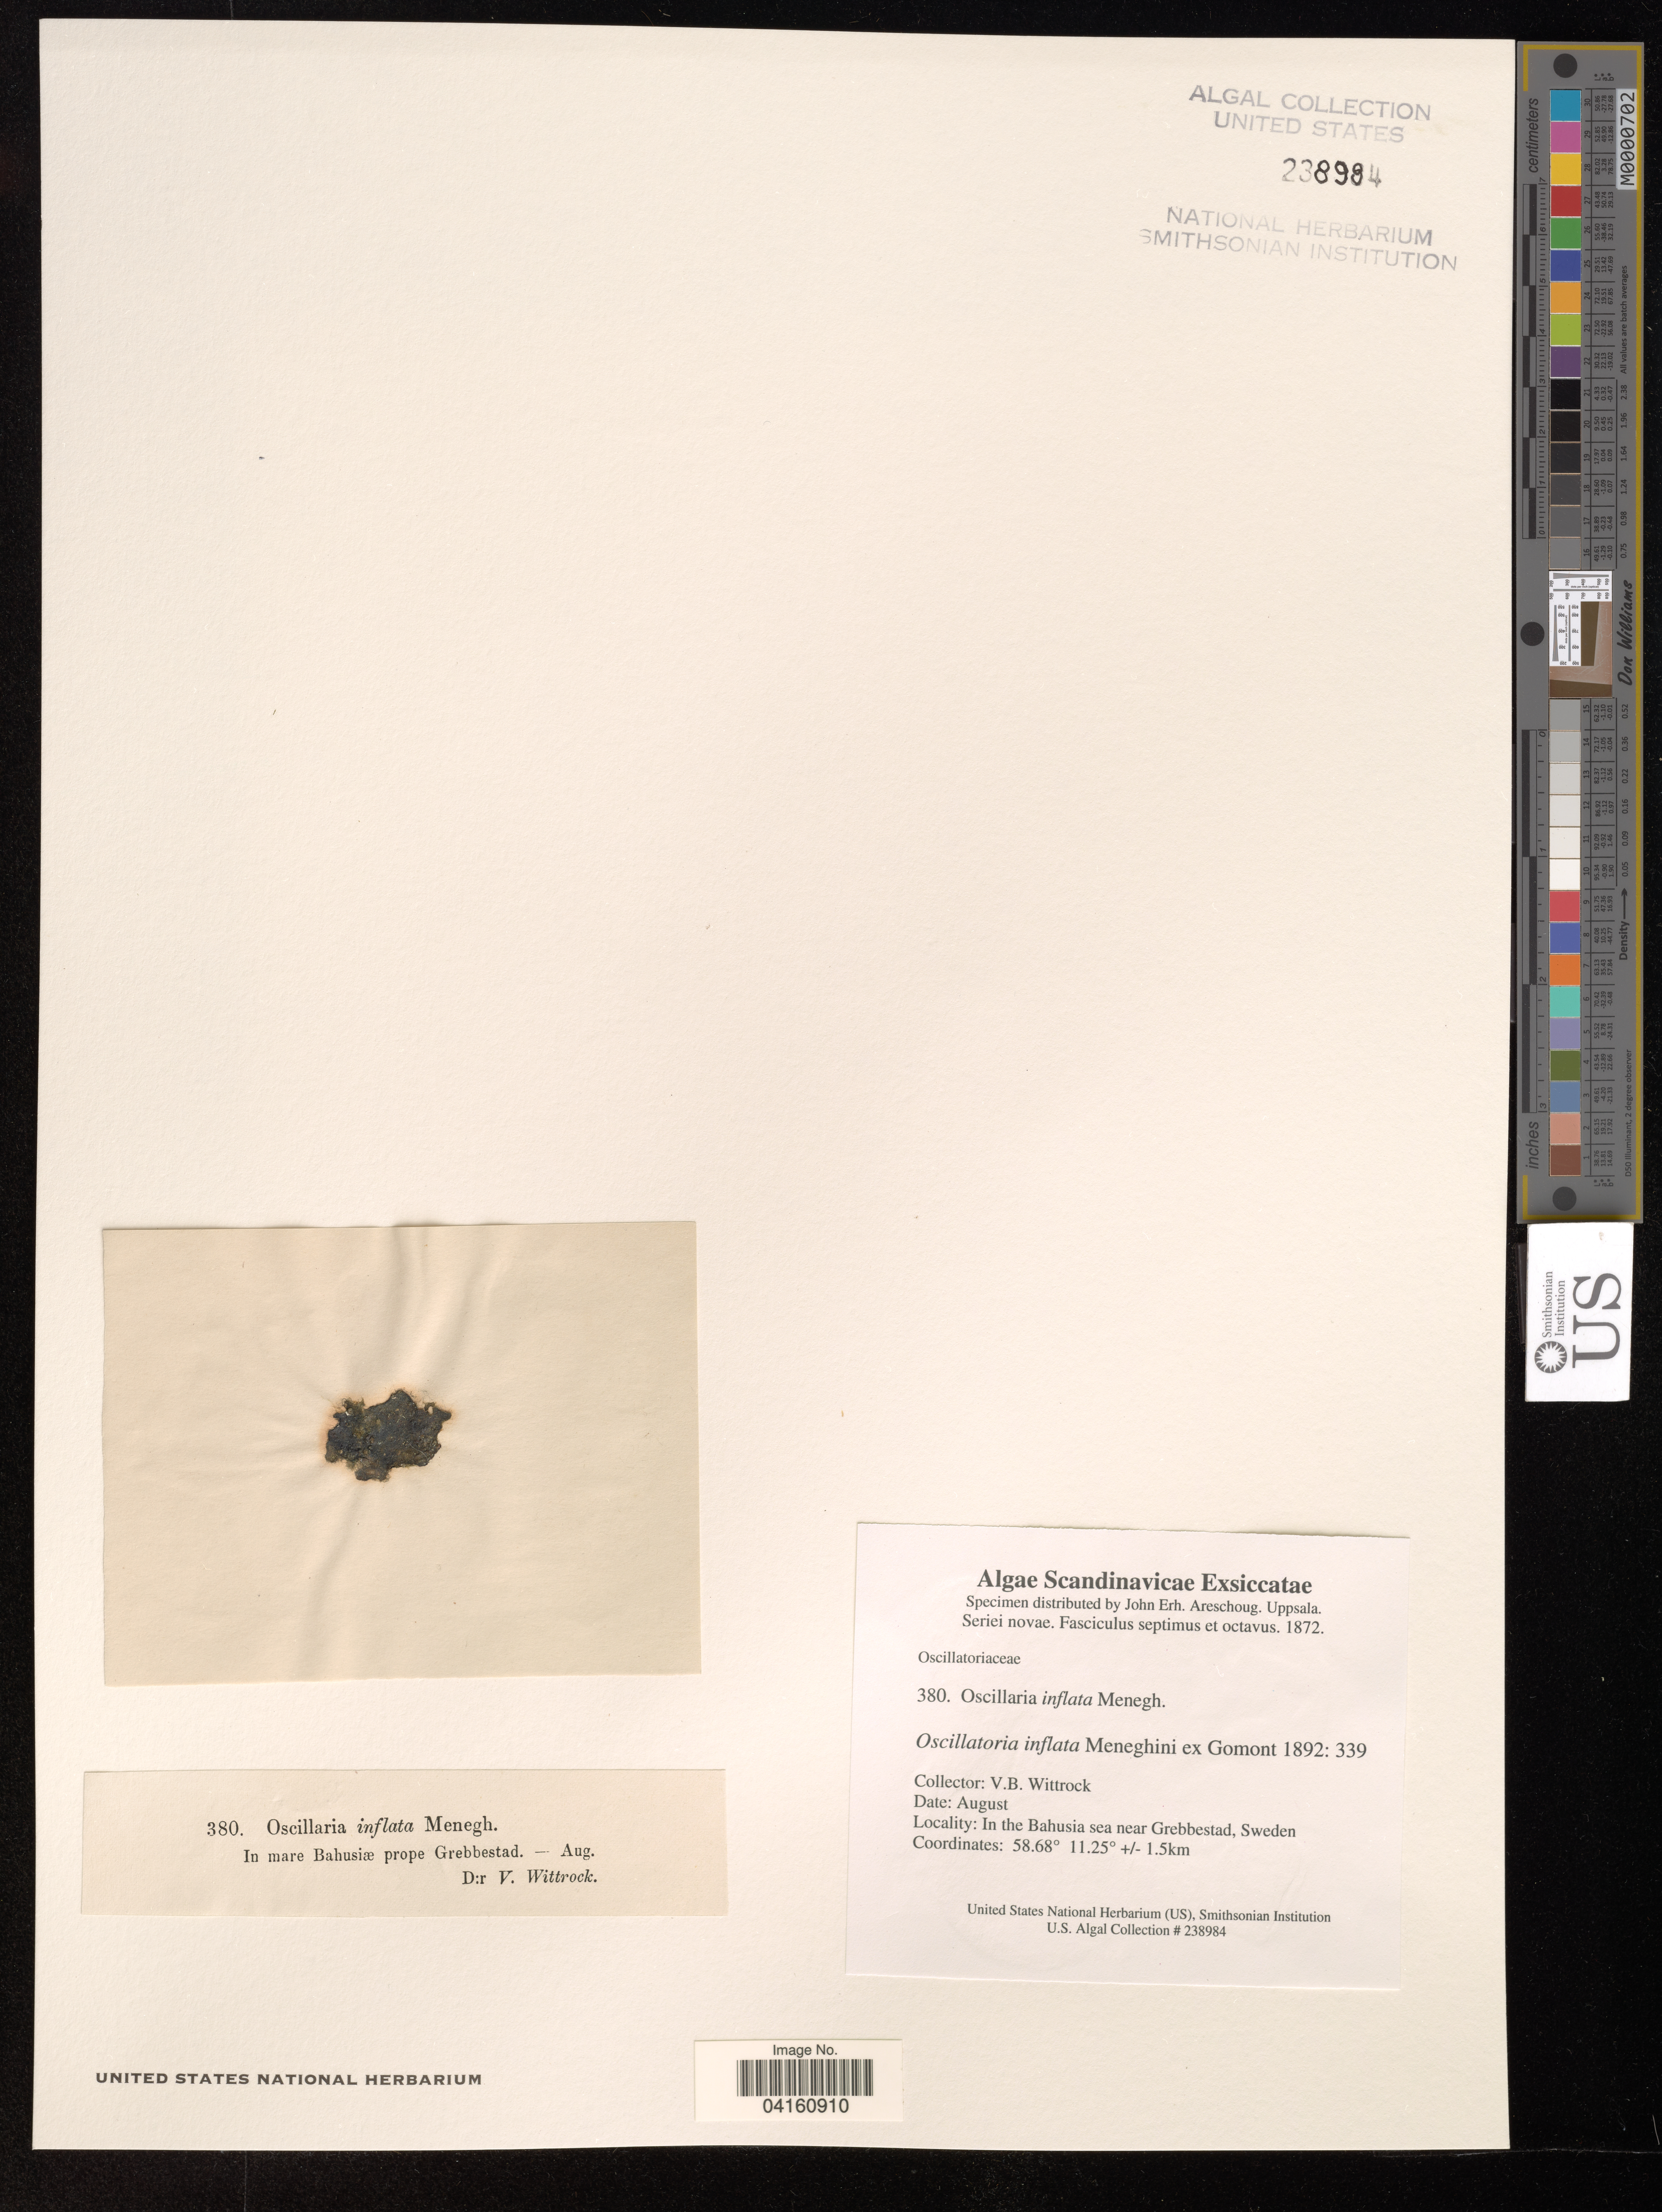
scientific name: Oscillaria inflata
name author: Menegh.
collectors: V. Wittrock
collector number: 380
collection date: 1872-08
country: Sweden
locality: In the Bahusia sea near Grebbestad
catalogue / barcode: US 238984